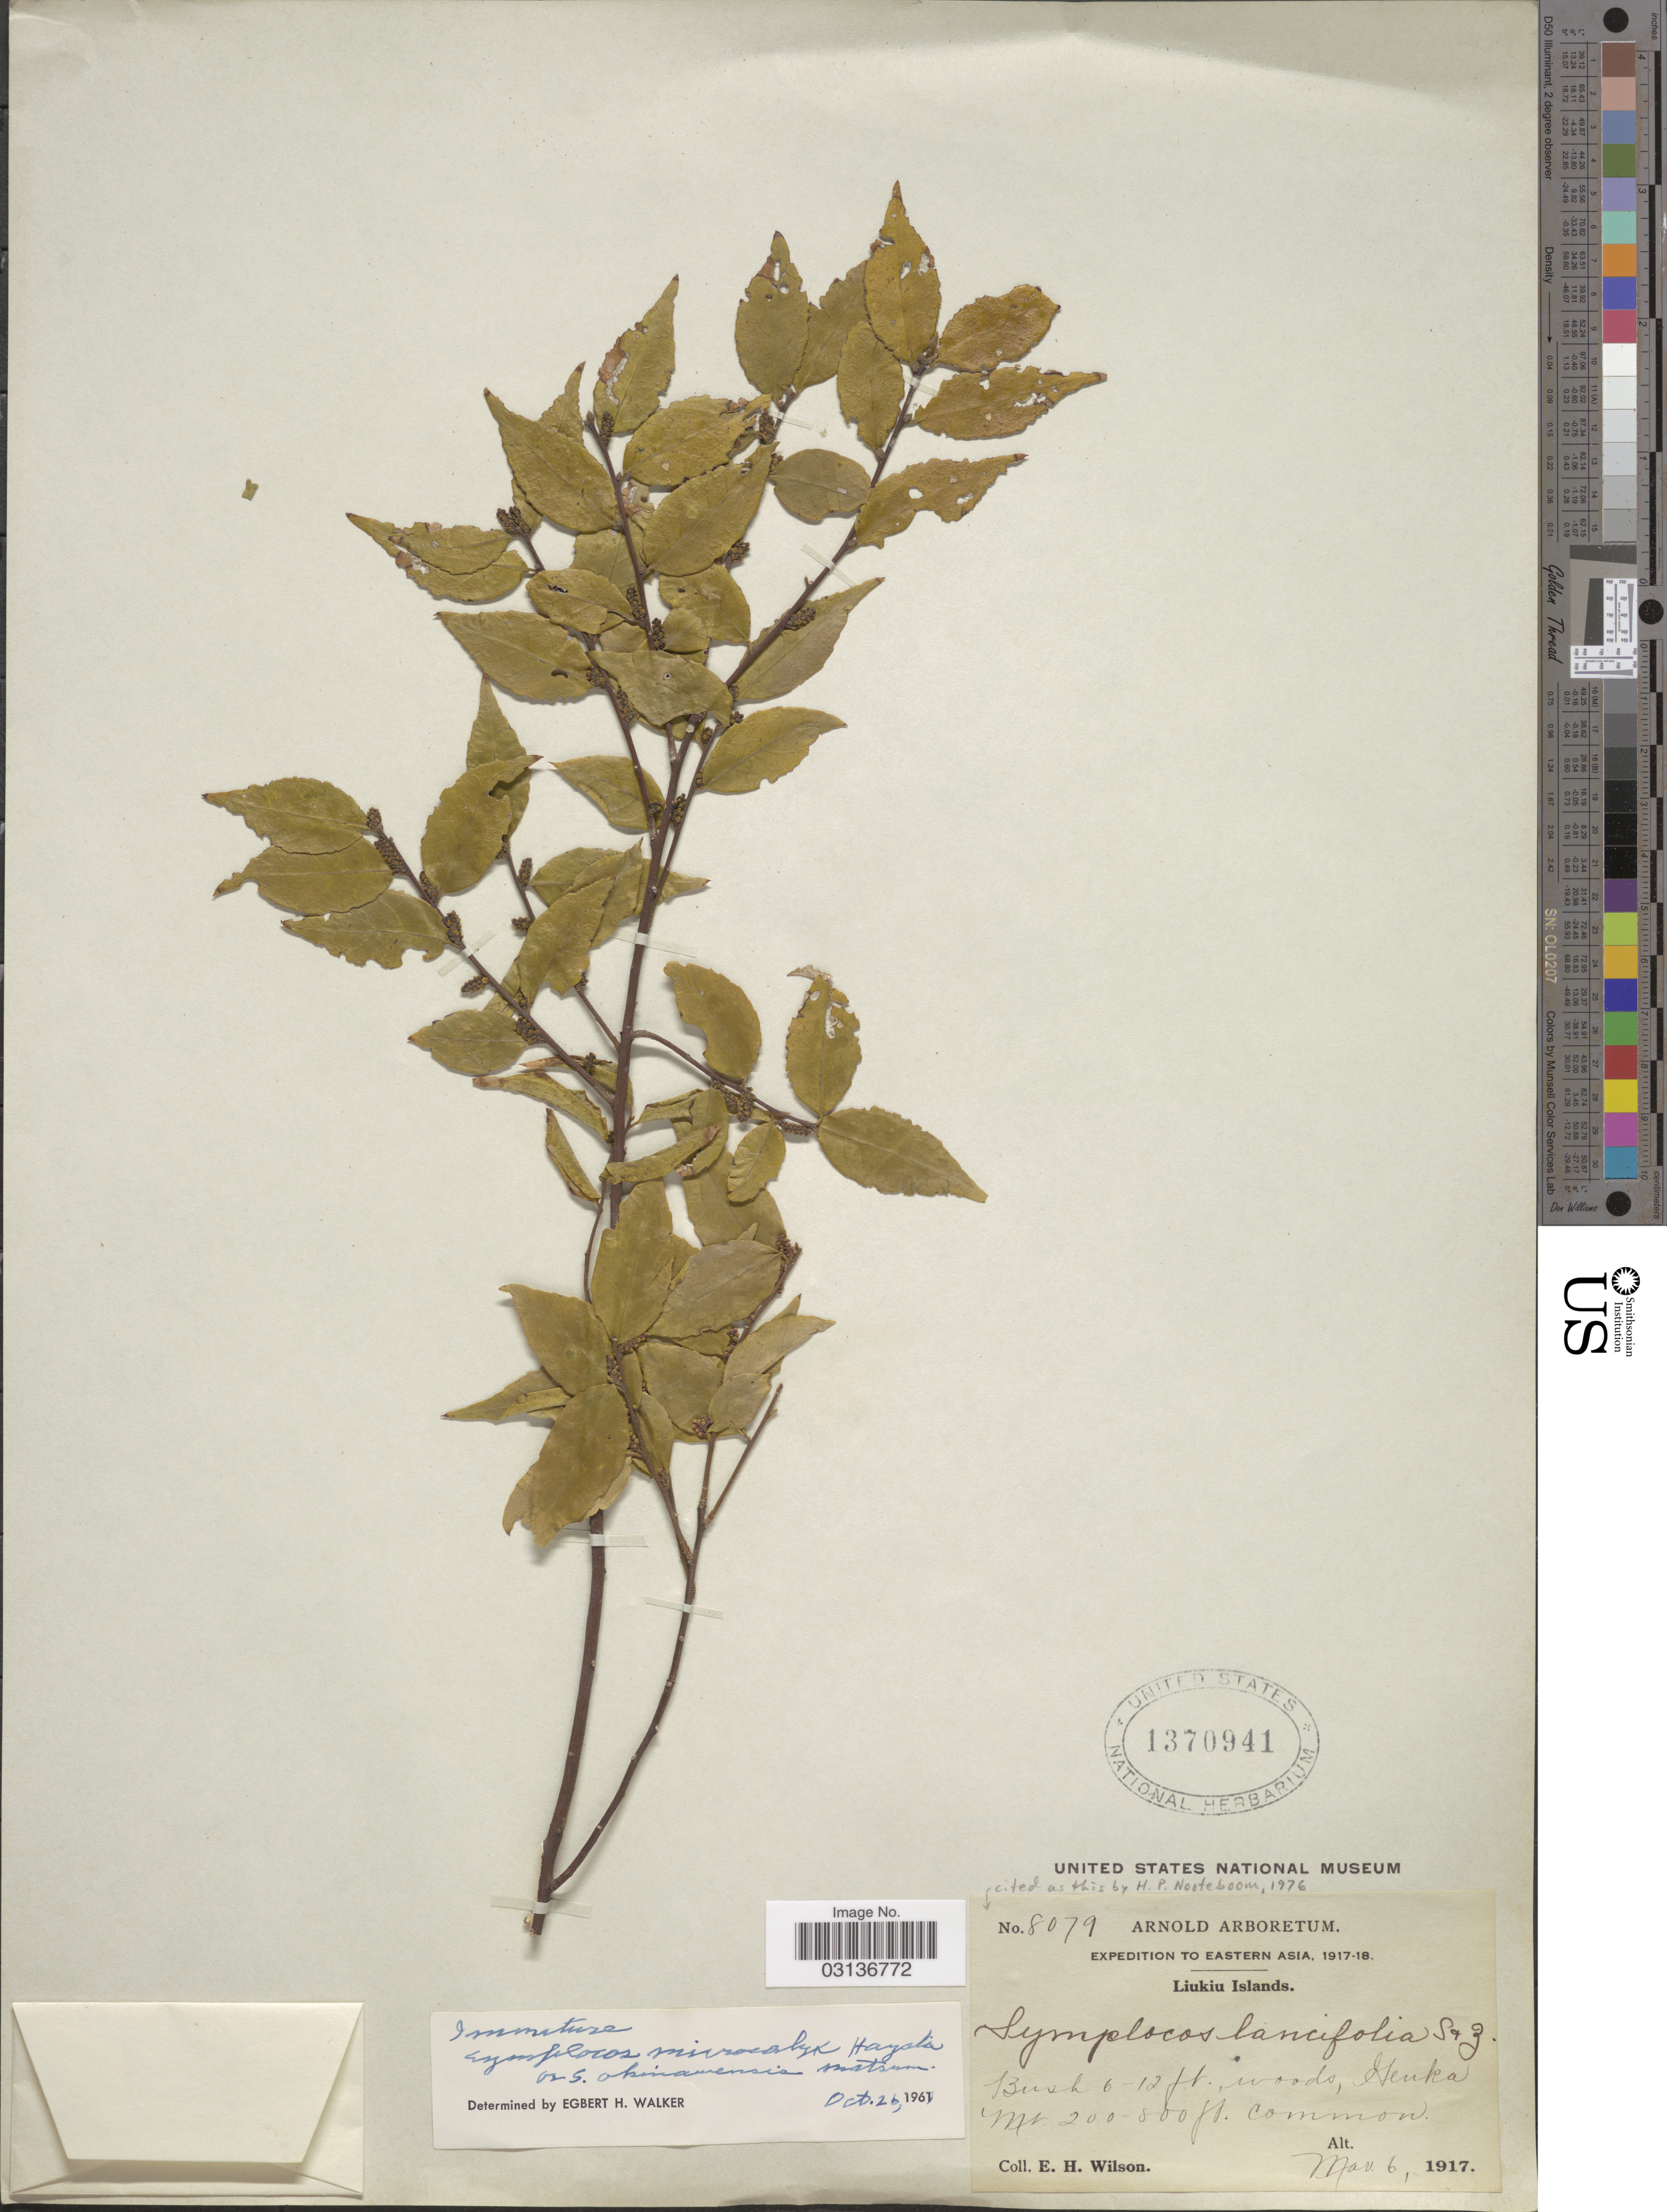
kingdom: Plantae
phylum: Tracheophyta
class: Magnoliopsida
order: Ericales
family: Symplocaceae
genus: Symplocos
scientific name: Symplocos lancifolia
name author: Siebert & Zucc.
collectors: E. Wilson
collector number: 8079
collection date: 1917-05-06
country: Japan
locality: Eastern Asia. Liukiu Islands.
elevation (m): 61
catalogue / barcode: US 1370941